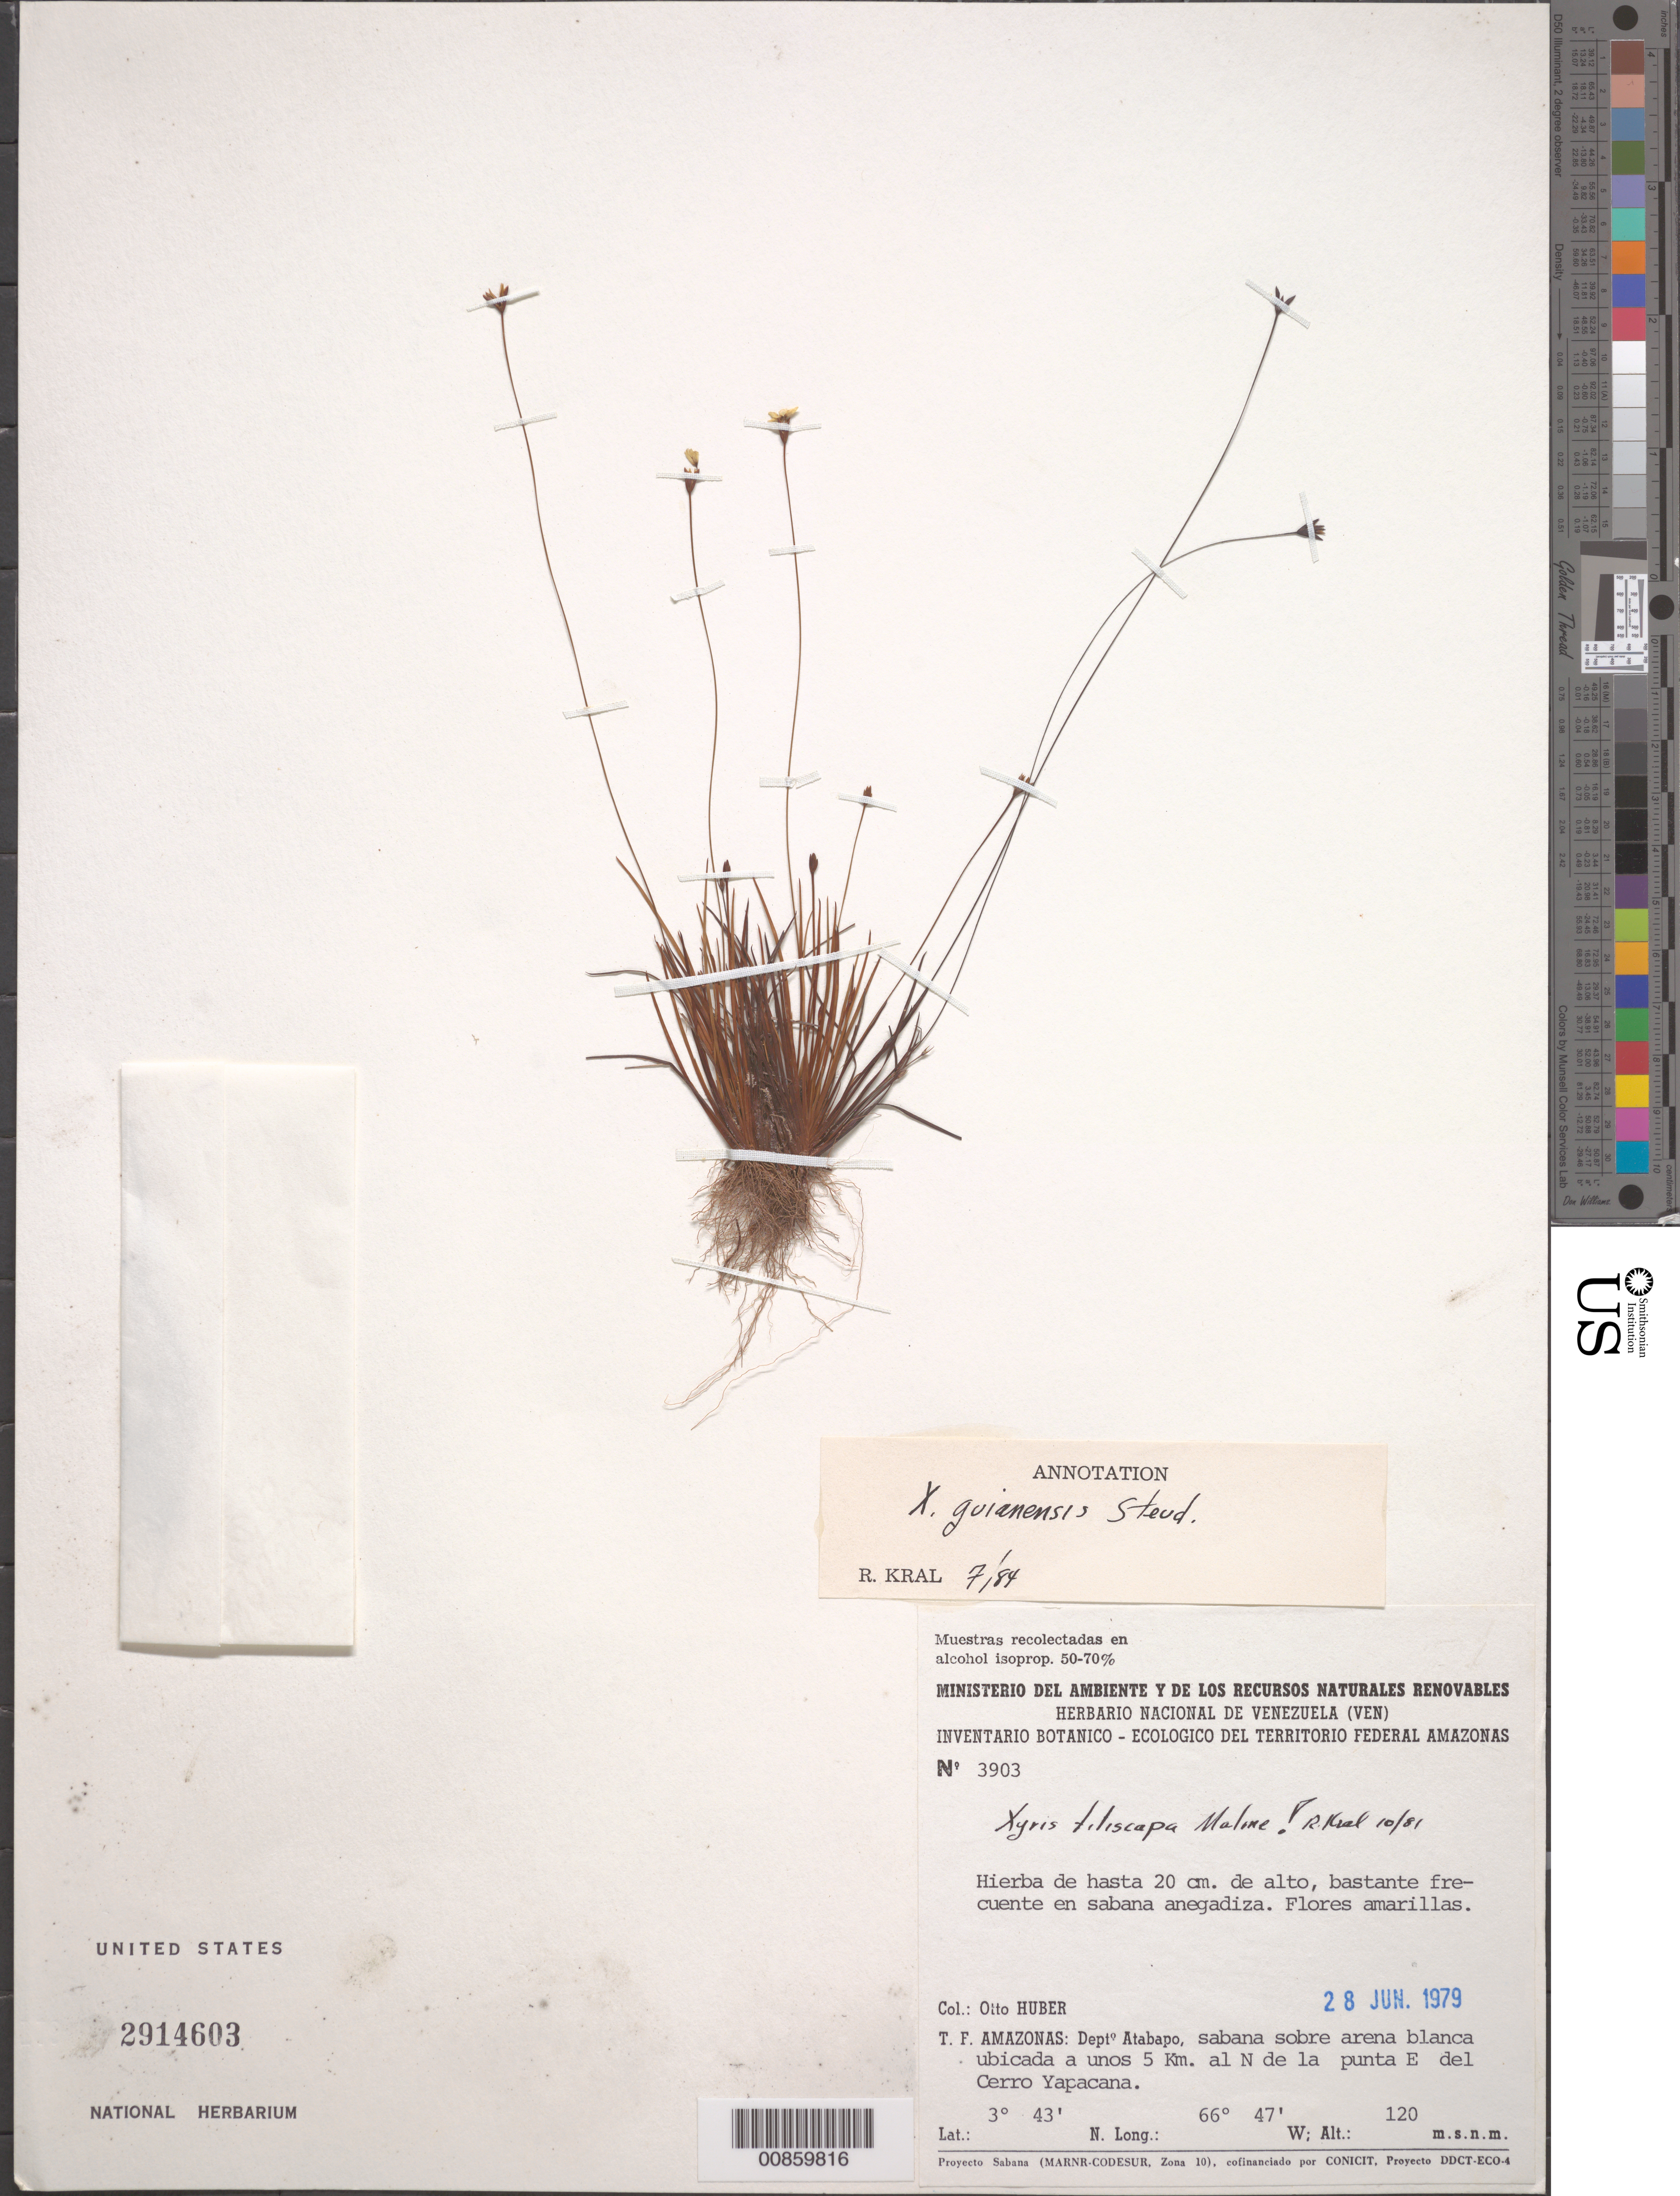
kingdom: Plantae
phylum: Tracheophyta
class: Liliopsida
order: Poales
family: Xyridaceae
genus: Xyris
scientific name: Xyris guianensis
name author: Steud.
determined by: Kral, Robert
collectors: O. Huber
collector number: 3903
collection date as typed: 28-Jun-79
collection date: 1979-06-28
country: Venezuela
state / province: Amazonas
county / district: Atabapo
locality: Cerro Yapacána, 5 km al N de la punta E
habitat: Sabana sobre arena blanca; sabana anegadiza.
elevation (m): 120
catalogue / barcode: US 2914603